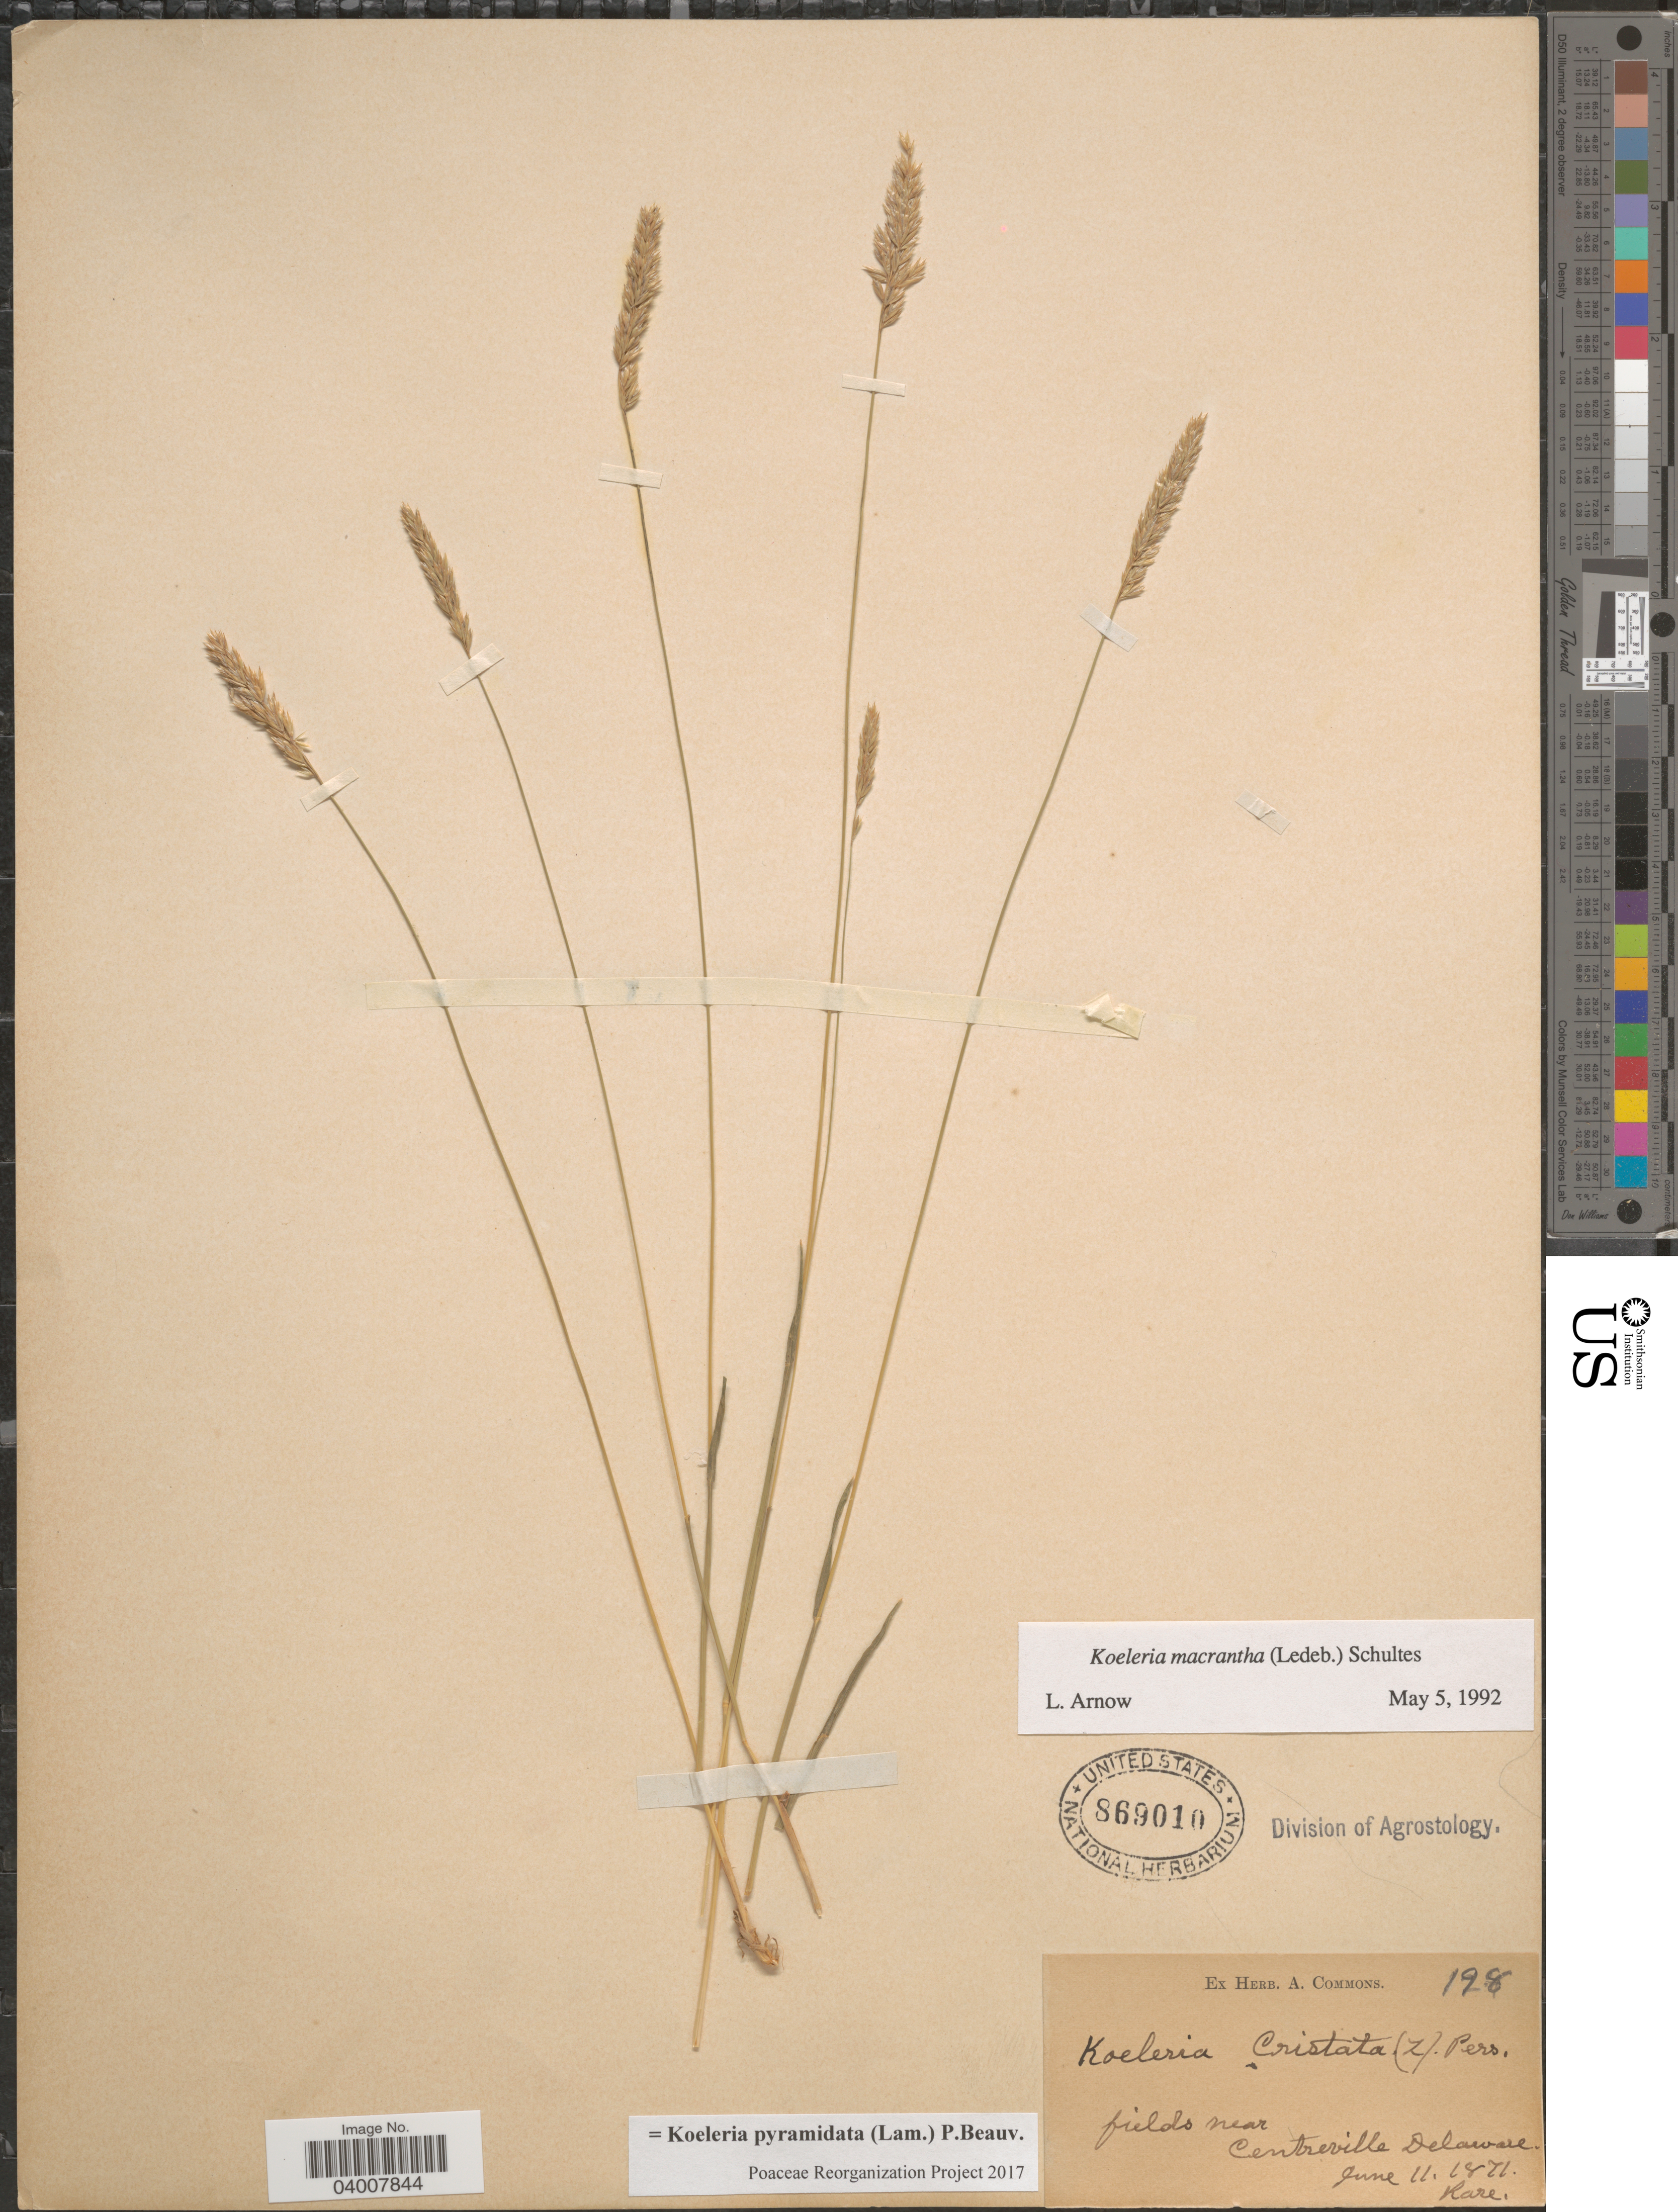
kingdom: Plantae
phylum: Tracheophyta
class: Liliopsida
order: Poales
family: Poaceae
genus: Koeleria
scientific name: Koeleria pyramidata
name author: (Lam.) P. Beauv.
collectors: ex herb. A. Commons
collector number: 128*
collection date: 1871-06-11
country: United States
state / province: Delaware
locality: Fields near Centreville.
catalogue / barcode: US 869010